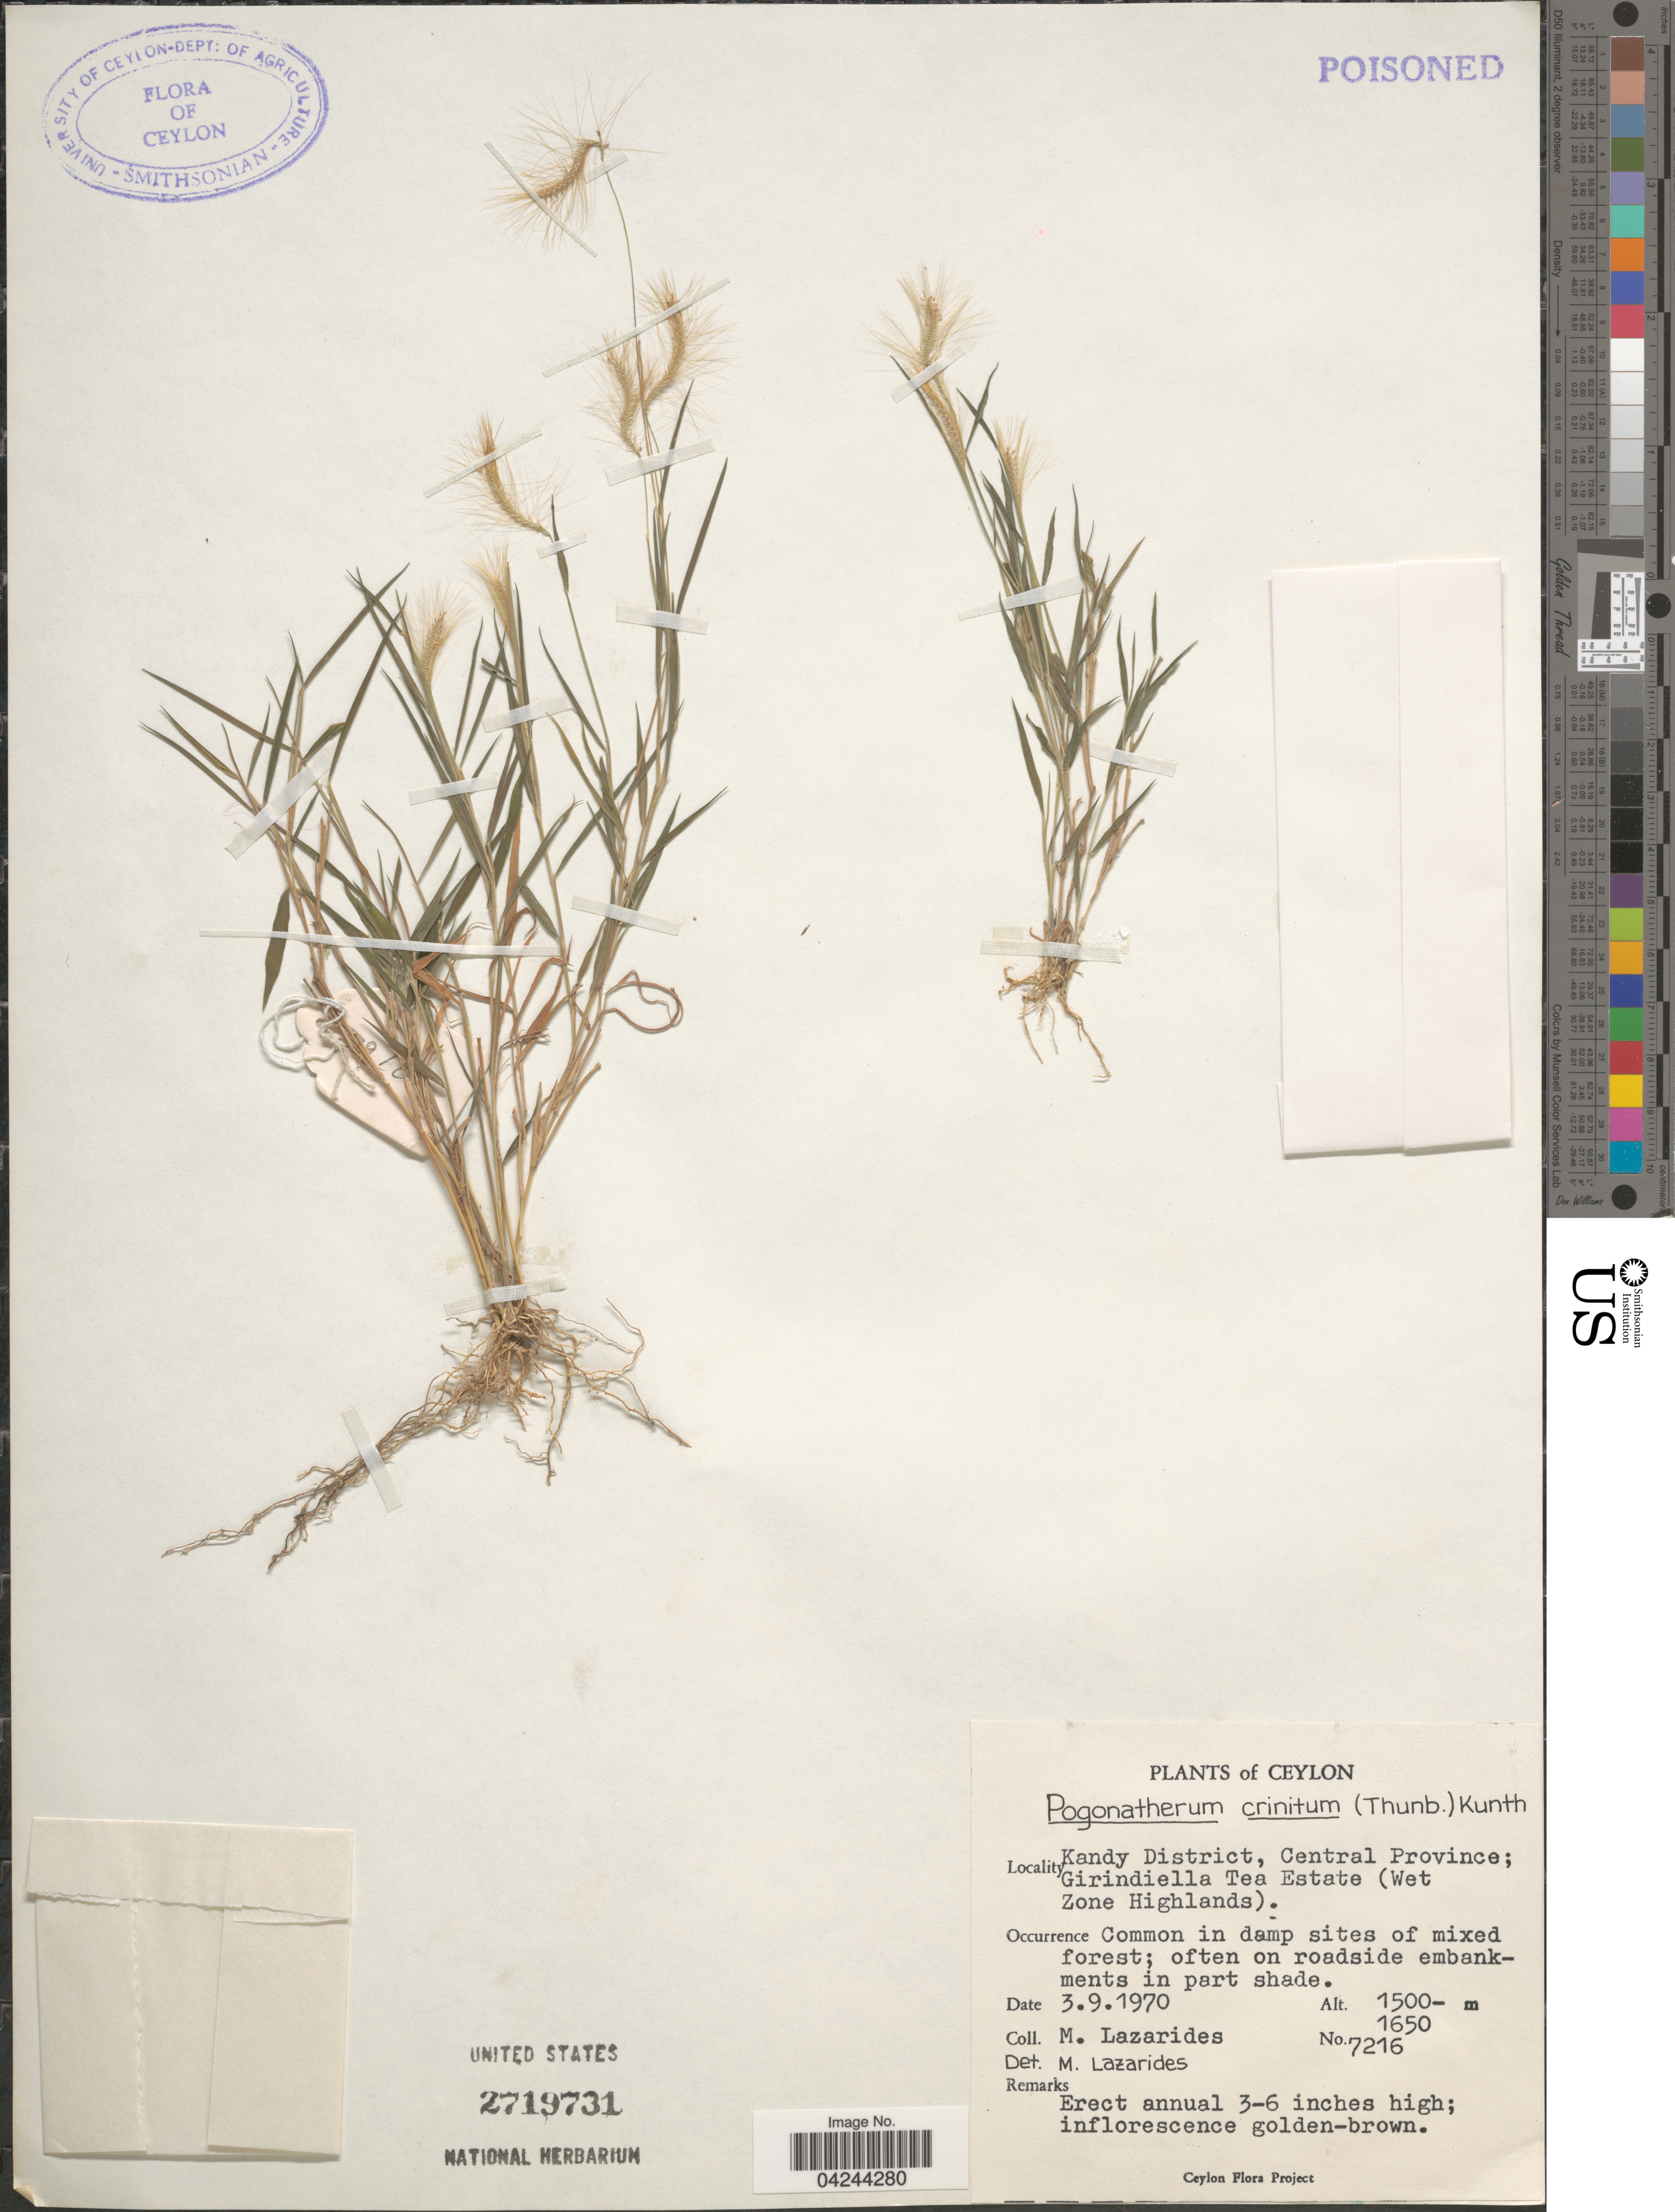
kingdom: Plantae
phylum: Tracheophyta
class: Liliopsida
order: Poales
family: Poaceae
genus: Pogonatherum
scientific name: Pogonatherum crinitum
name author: (Thunb.) Kunth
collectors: M. Lazarides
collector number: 7216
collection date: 1970-09-03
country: Sri Lanka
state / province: Central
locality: Ceylon. Kandy District, Girindiella Tea Estate (Wet Zone Highlands).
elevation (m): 1500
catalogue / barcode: US 2719731